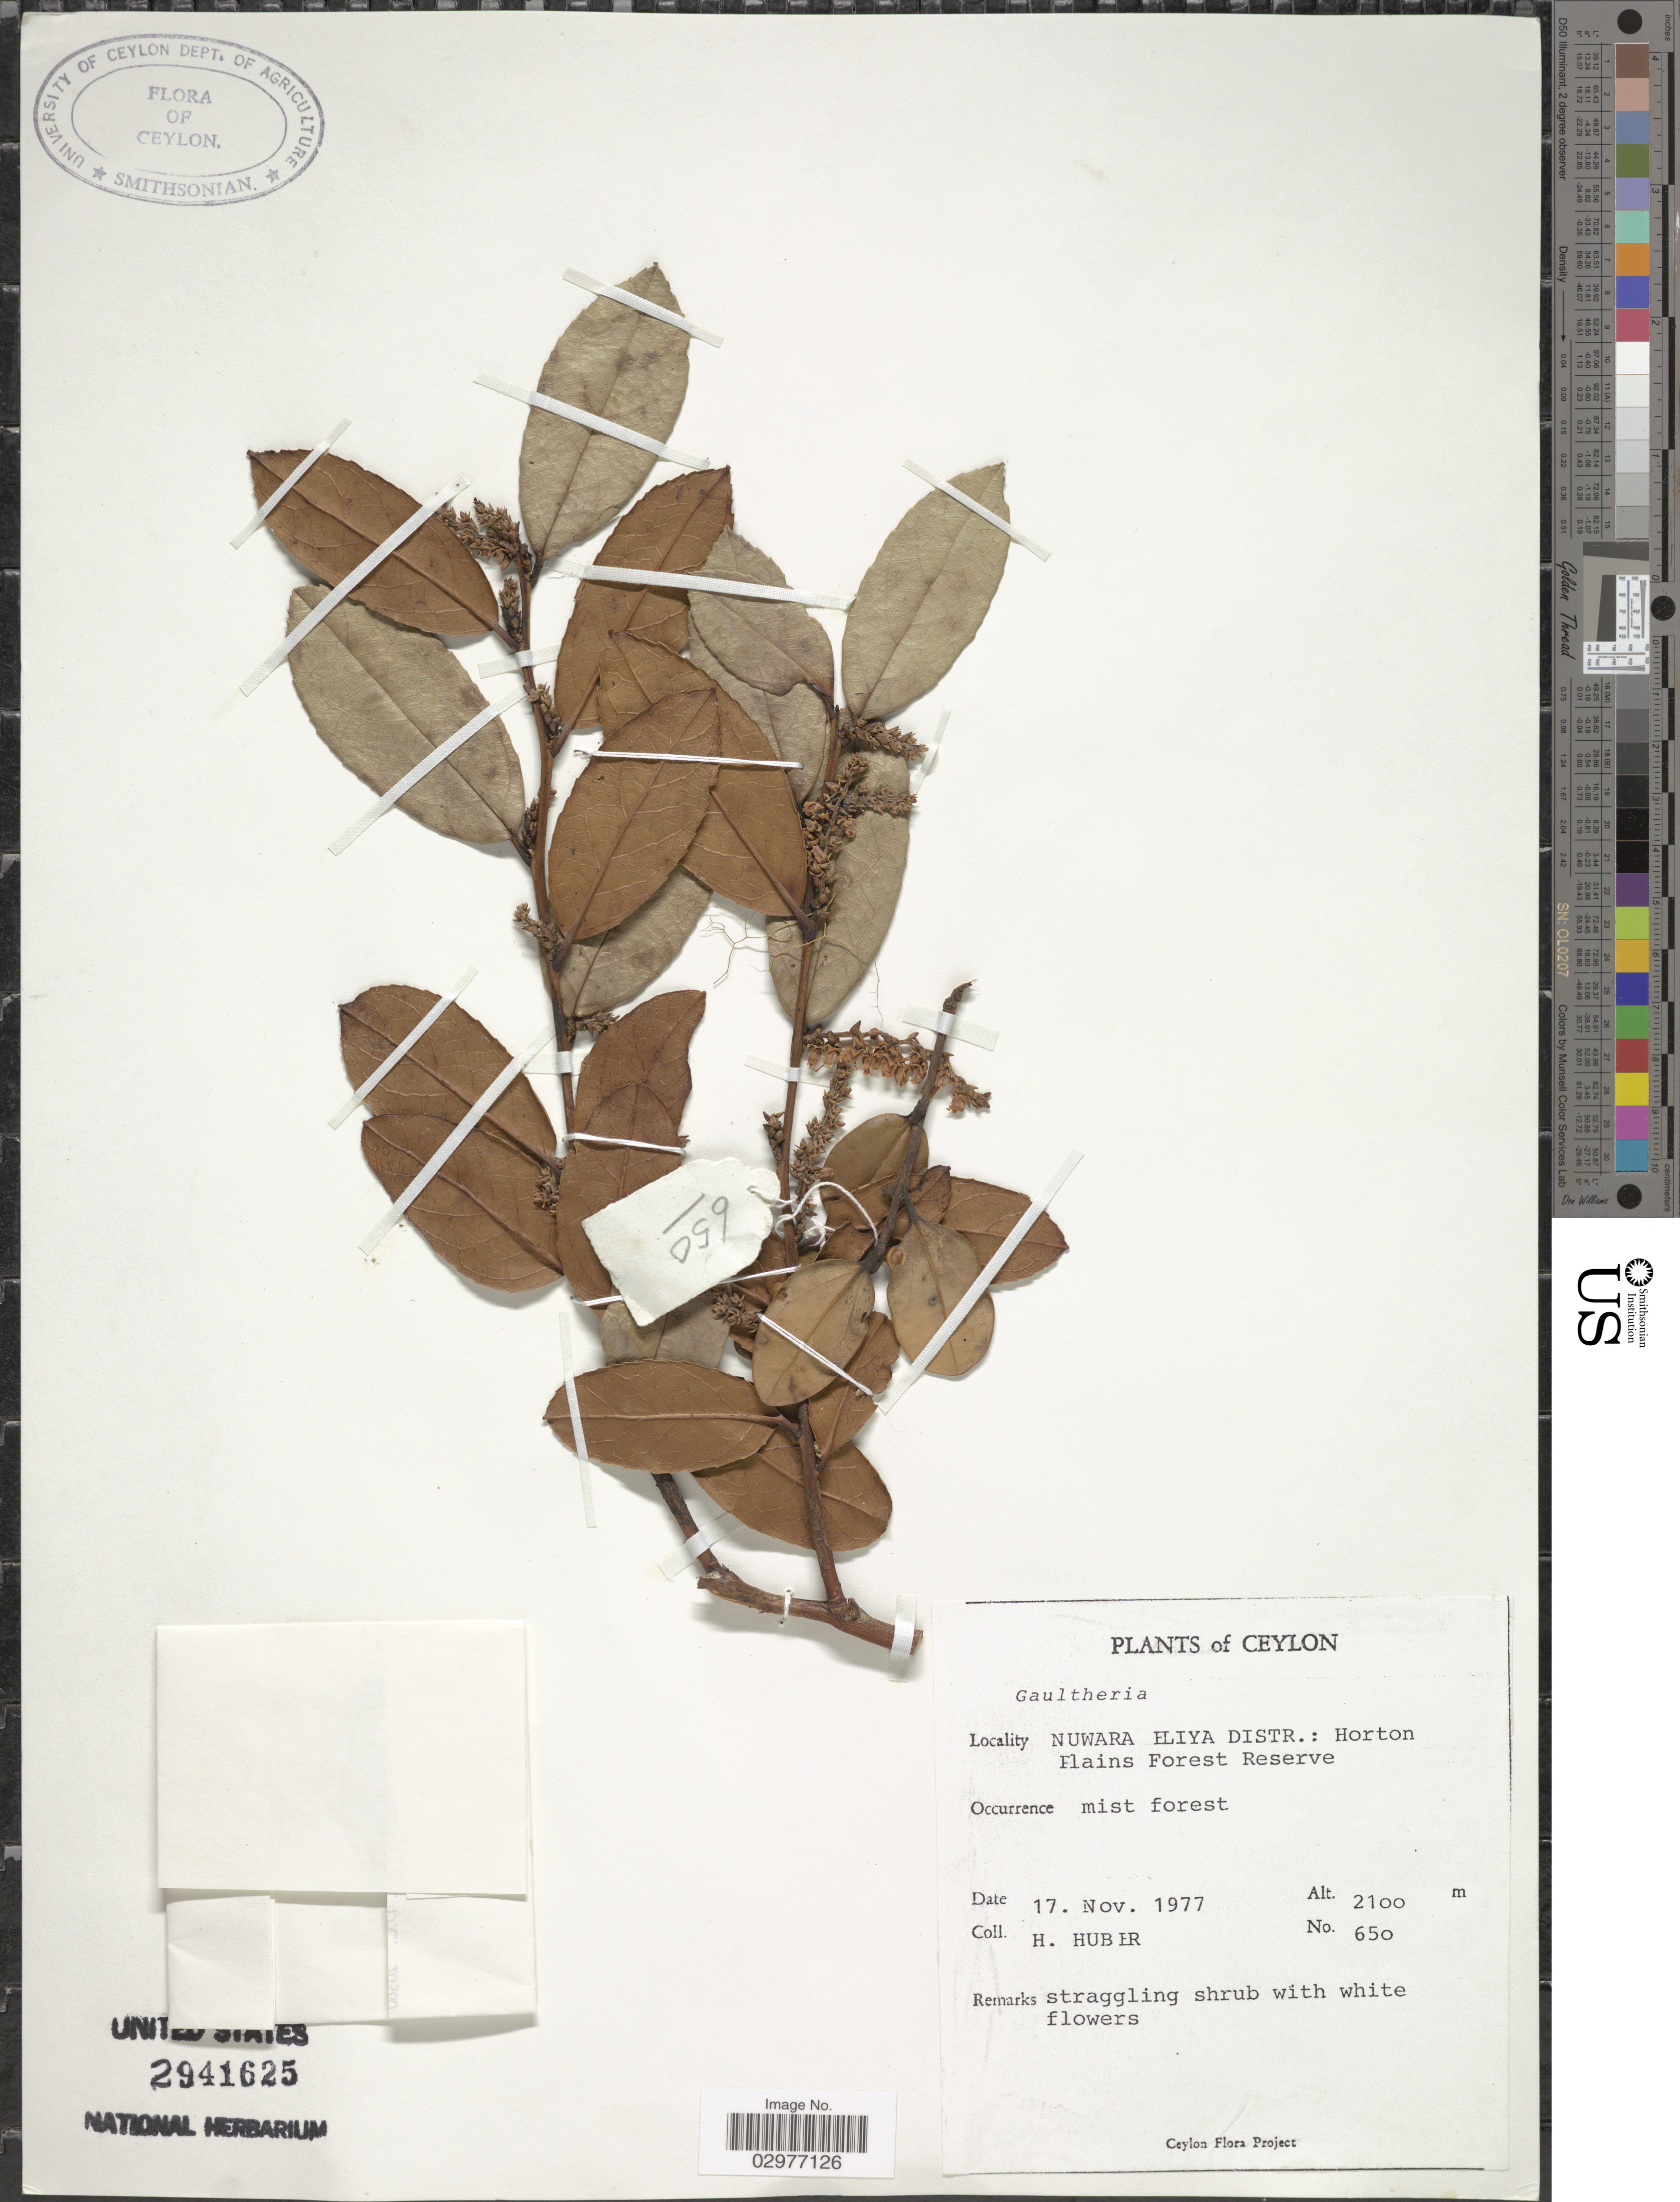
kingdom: Plantae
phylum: Tracheophyta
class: Magnoliopsida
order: Ericales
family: Ericaceae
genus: Gaultheria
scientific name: Gaultheria leschenaultii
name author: DC.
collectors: H. Huber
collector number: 650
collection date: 1977-11-17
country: Sri Lanka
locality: Ceylon. Nuwara Eliya Distr.: Horton Plains Forest Reserve.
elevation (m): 2100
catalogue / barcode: US 2941625